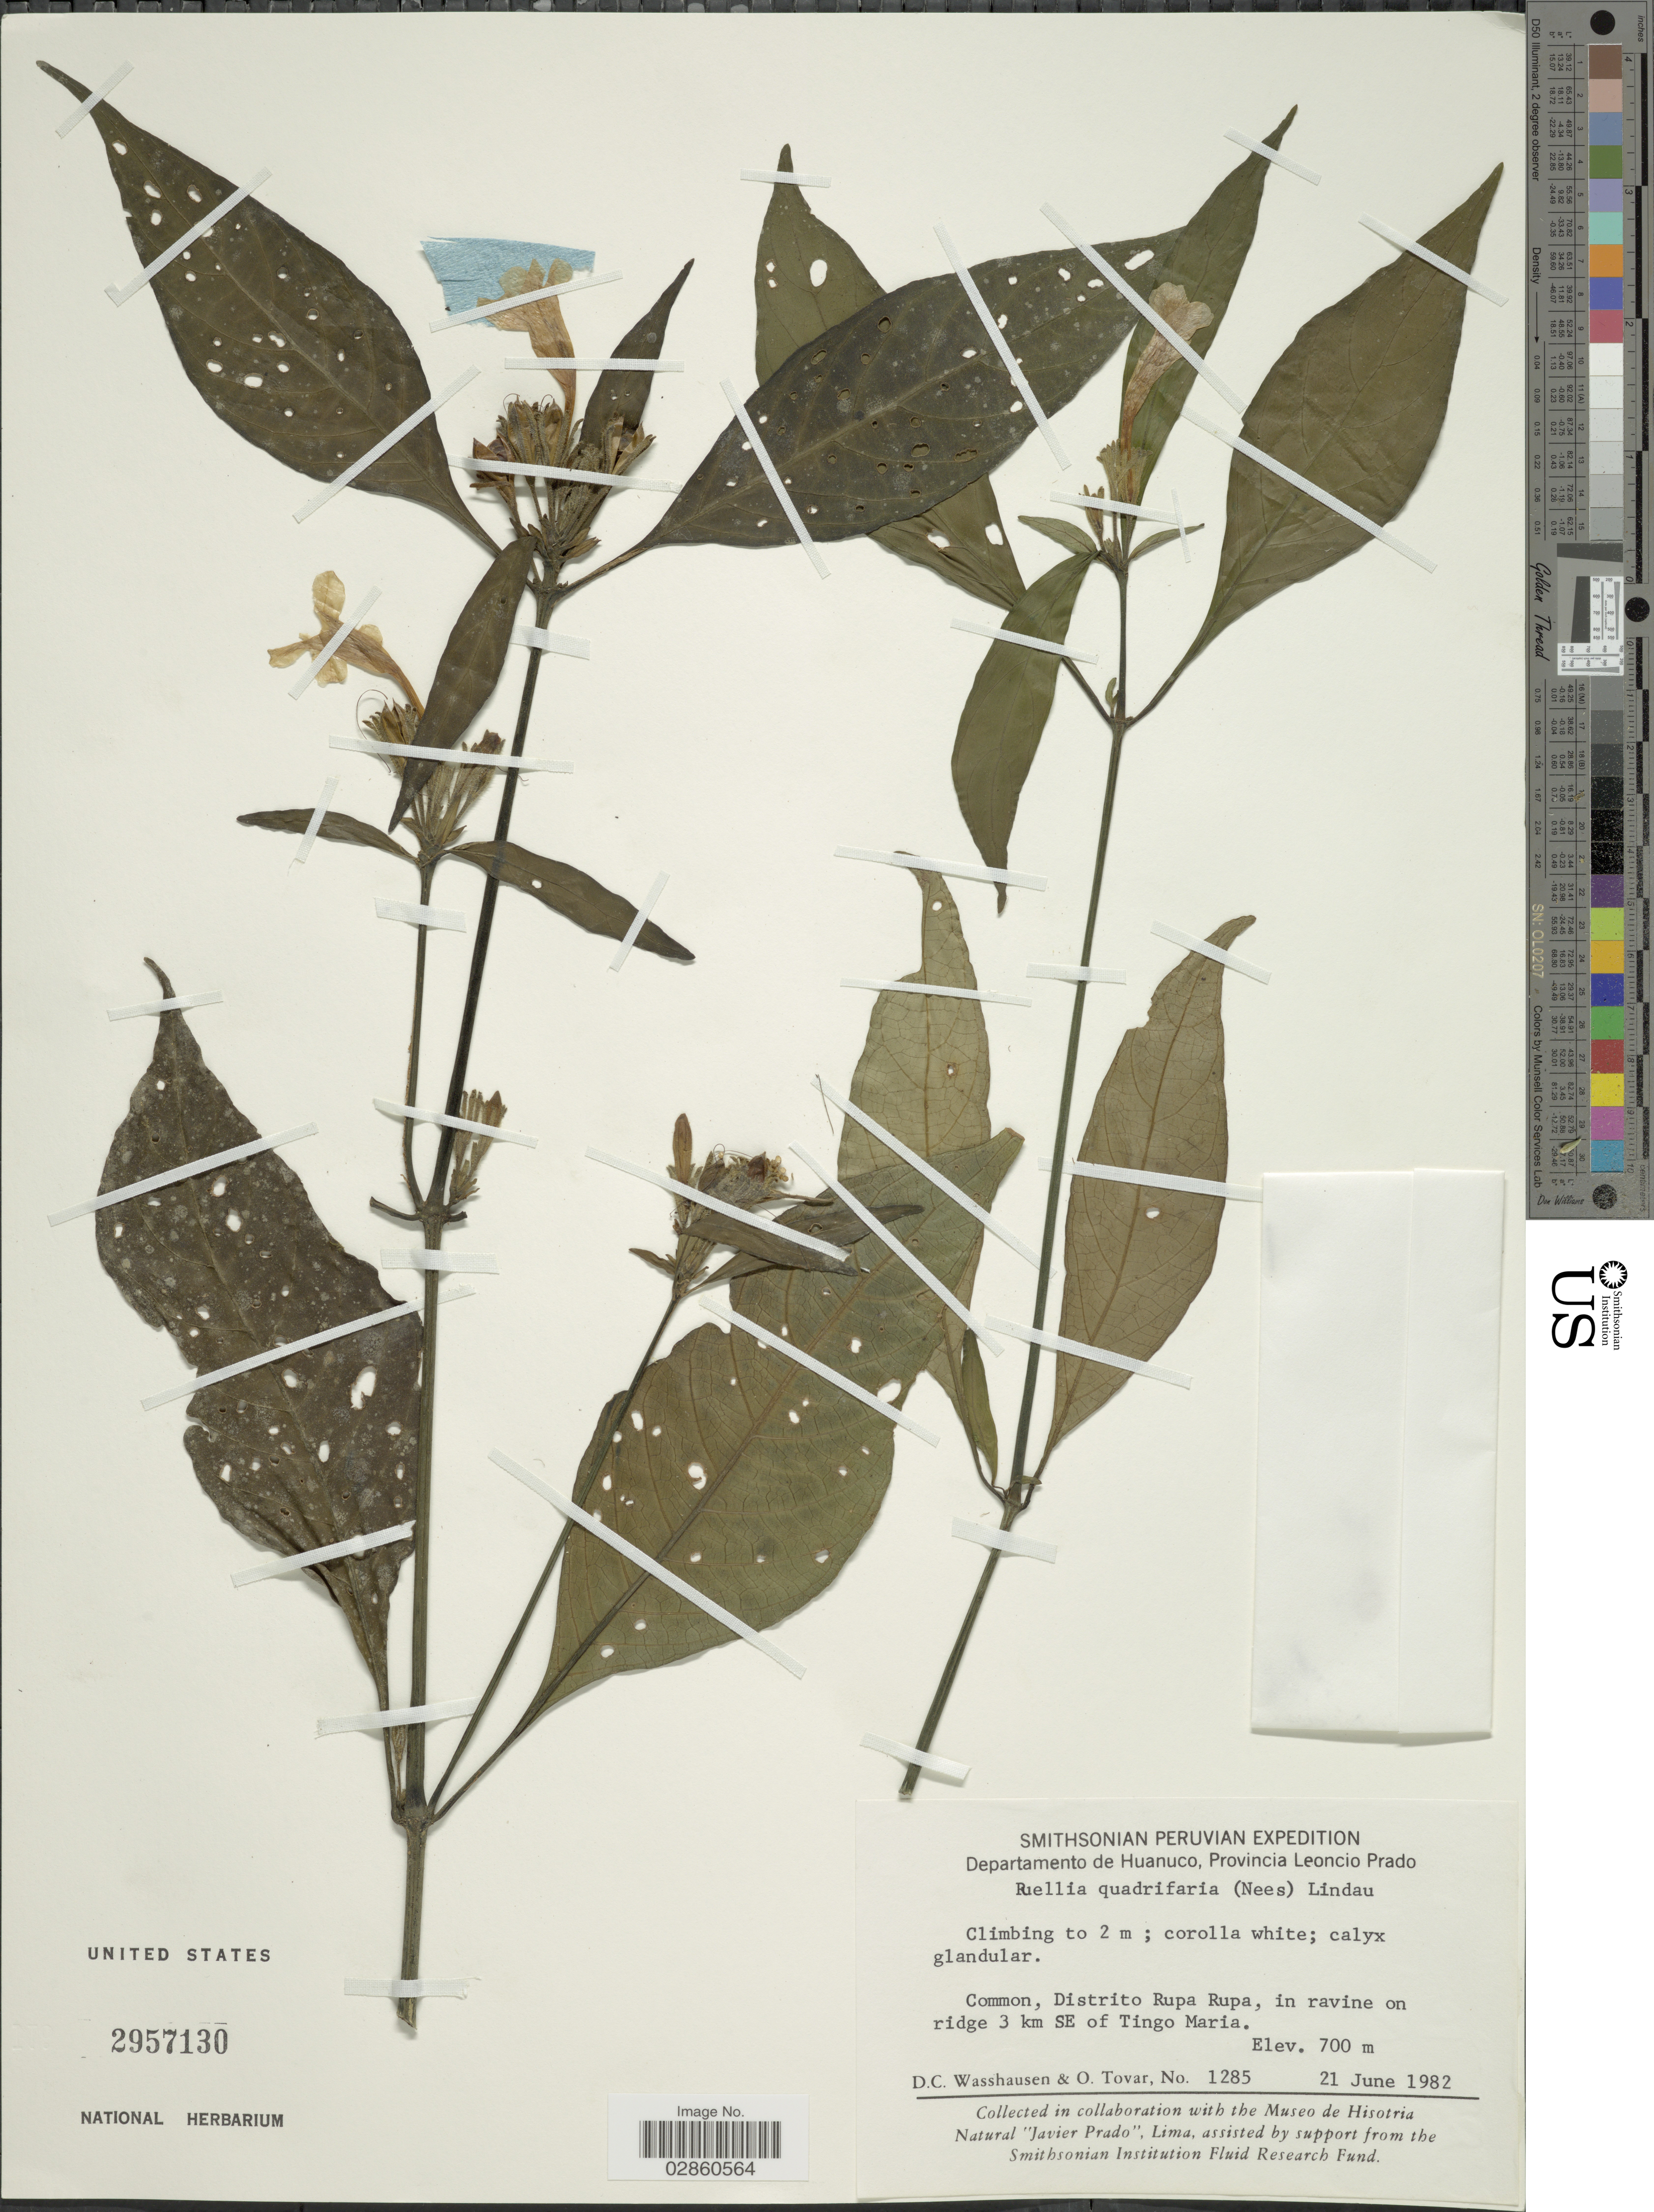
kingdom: Plantae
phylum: Tracheophyta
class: Magnoliopsida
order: Lamiales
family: Acanthaceae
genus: Ruellia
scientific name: Ruellia glischrocalyx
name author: Lindau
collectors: D. C. Wasshausen & Ó. Tovar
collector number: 1285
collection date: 1982-06-21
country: Peru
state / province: Huánuco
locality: Departamento de Huanuco, Provincia Leoncio Prado. Common, Distrito Rupa Rupa, in ravine on ridge 3 km SE of Tingo Maria.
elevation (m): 700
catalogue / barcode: US 2957130